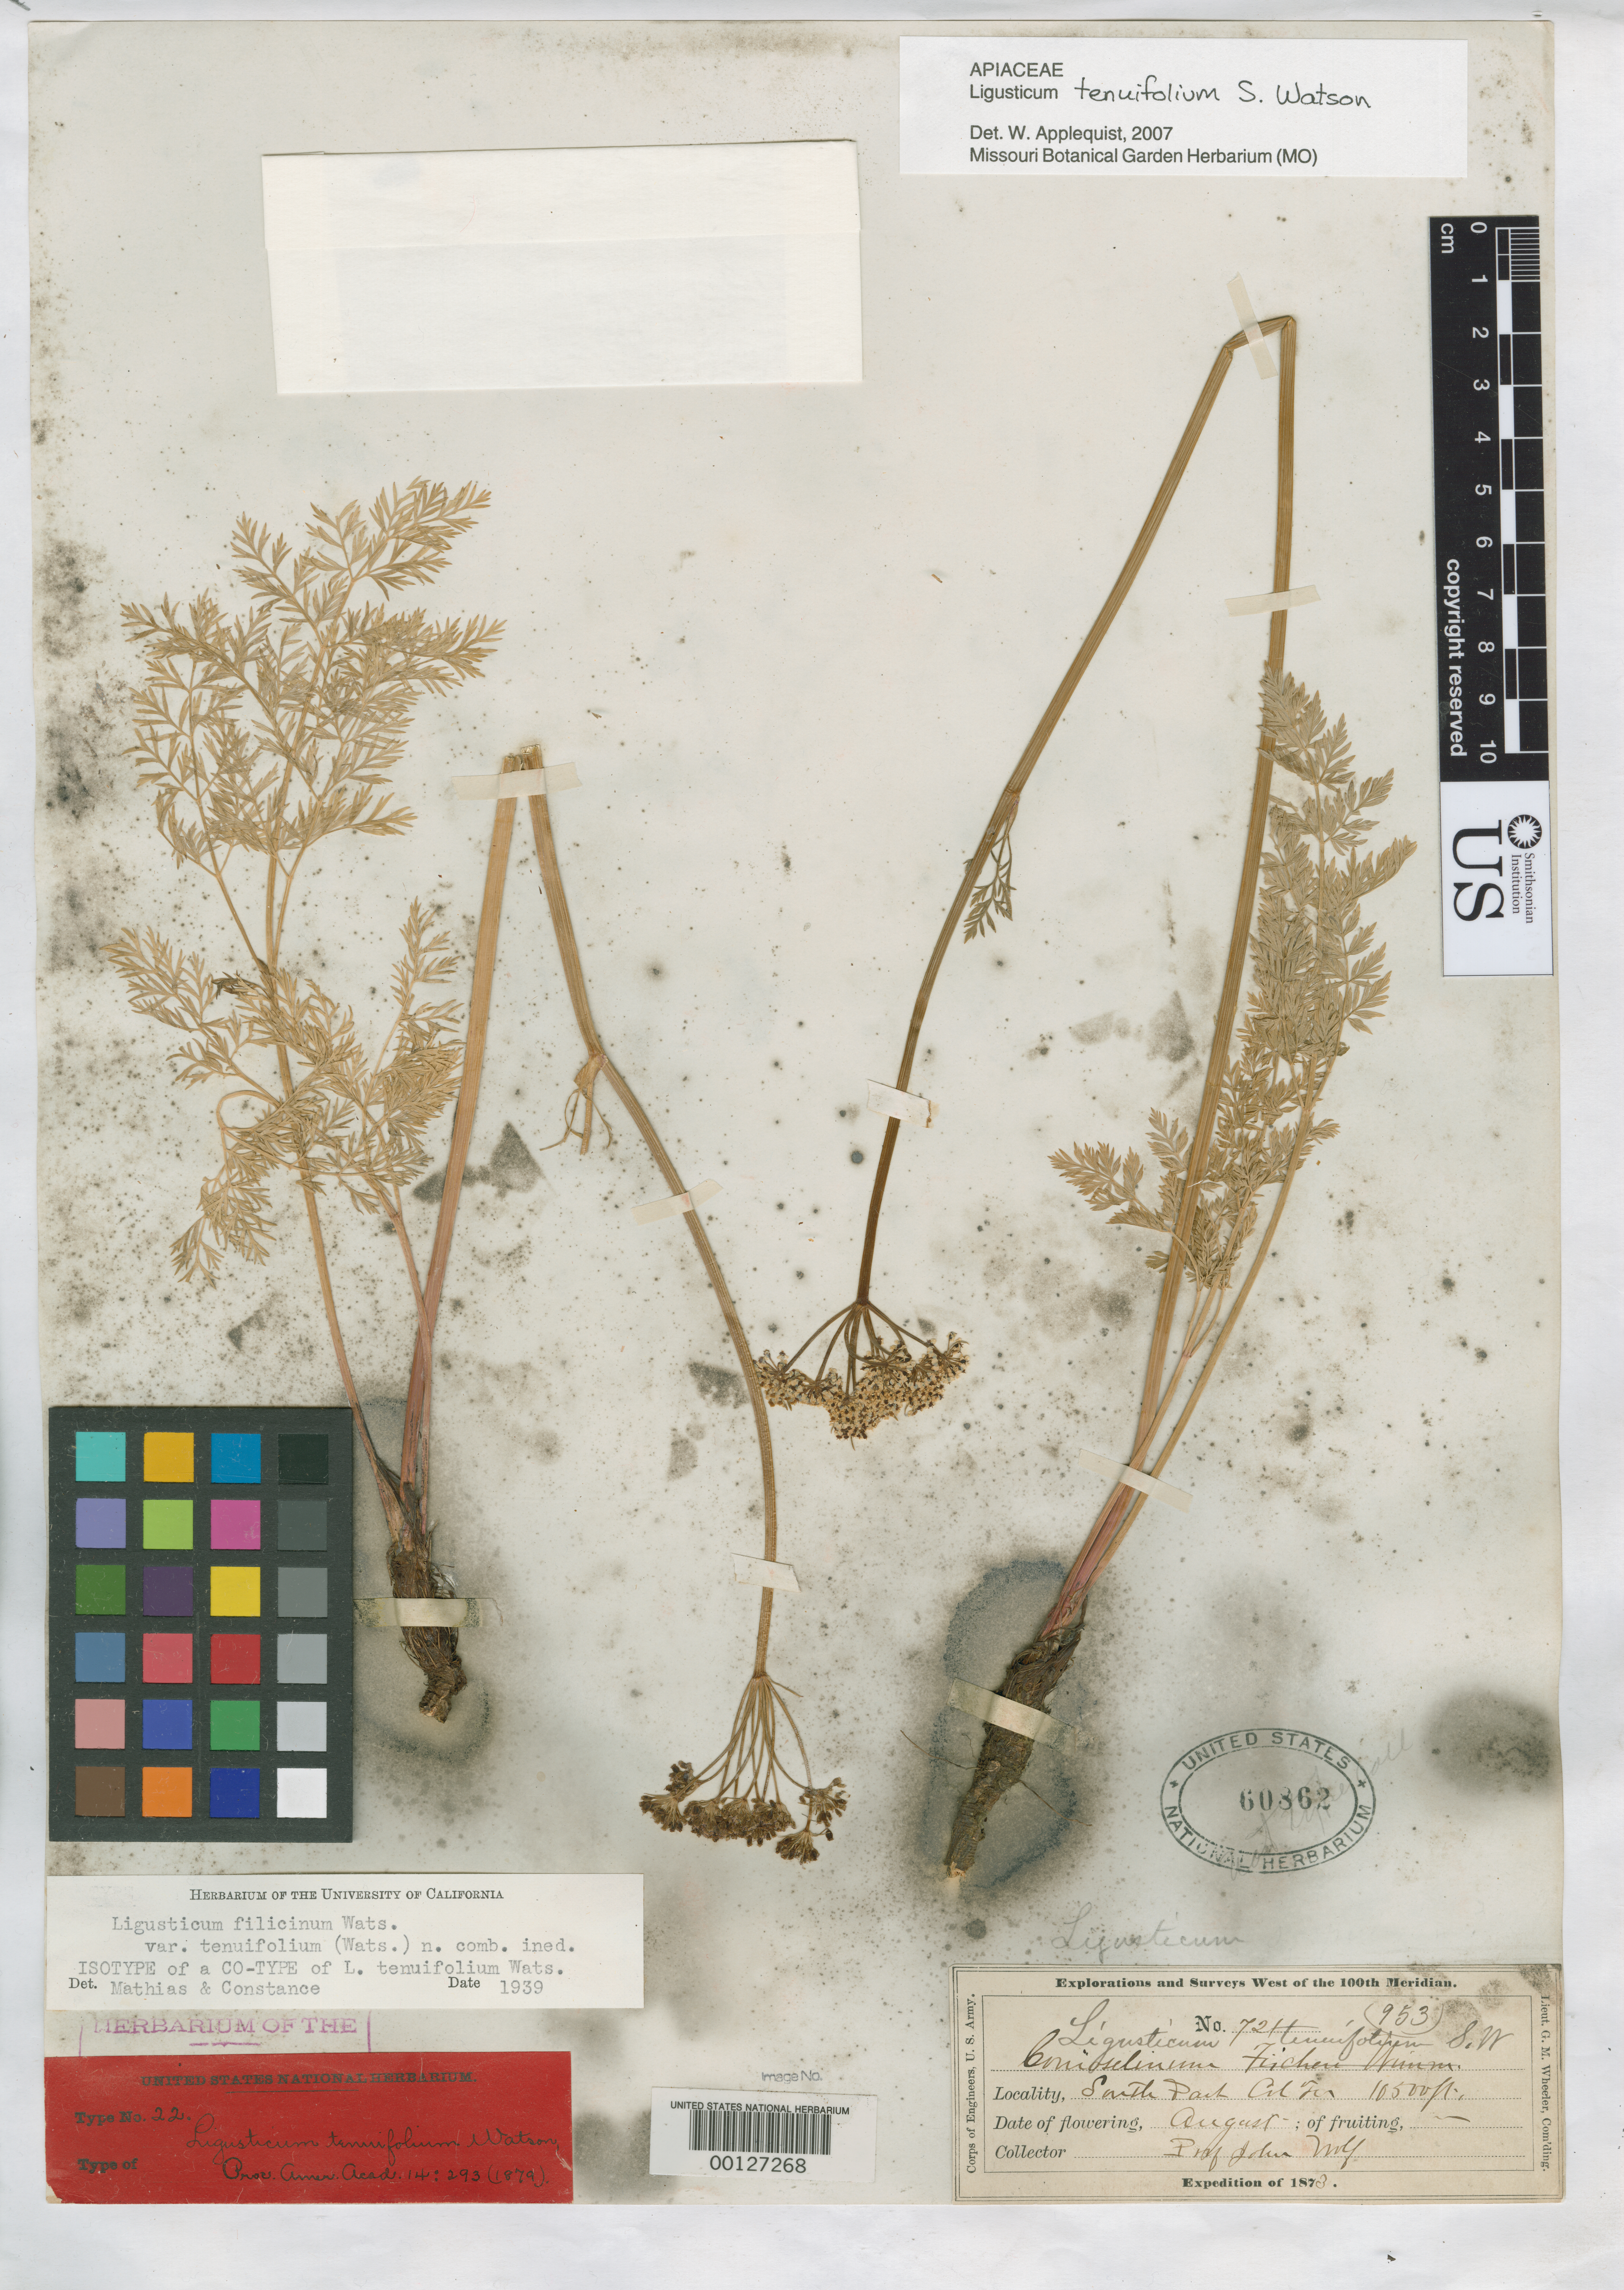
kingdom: Plantae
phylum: Tracheophyta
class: Magnoliopsida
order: Apiales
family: Apiaceae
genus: Ligusticum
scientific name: Ligusticum tenuifolium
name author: S. Watson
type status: Isosyntype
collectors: J. Wolf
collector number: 721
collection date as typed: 1873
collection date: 1873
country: United States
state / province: California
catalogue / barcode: US 60862